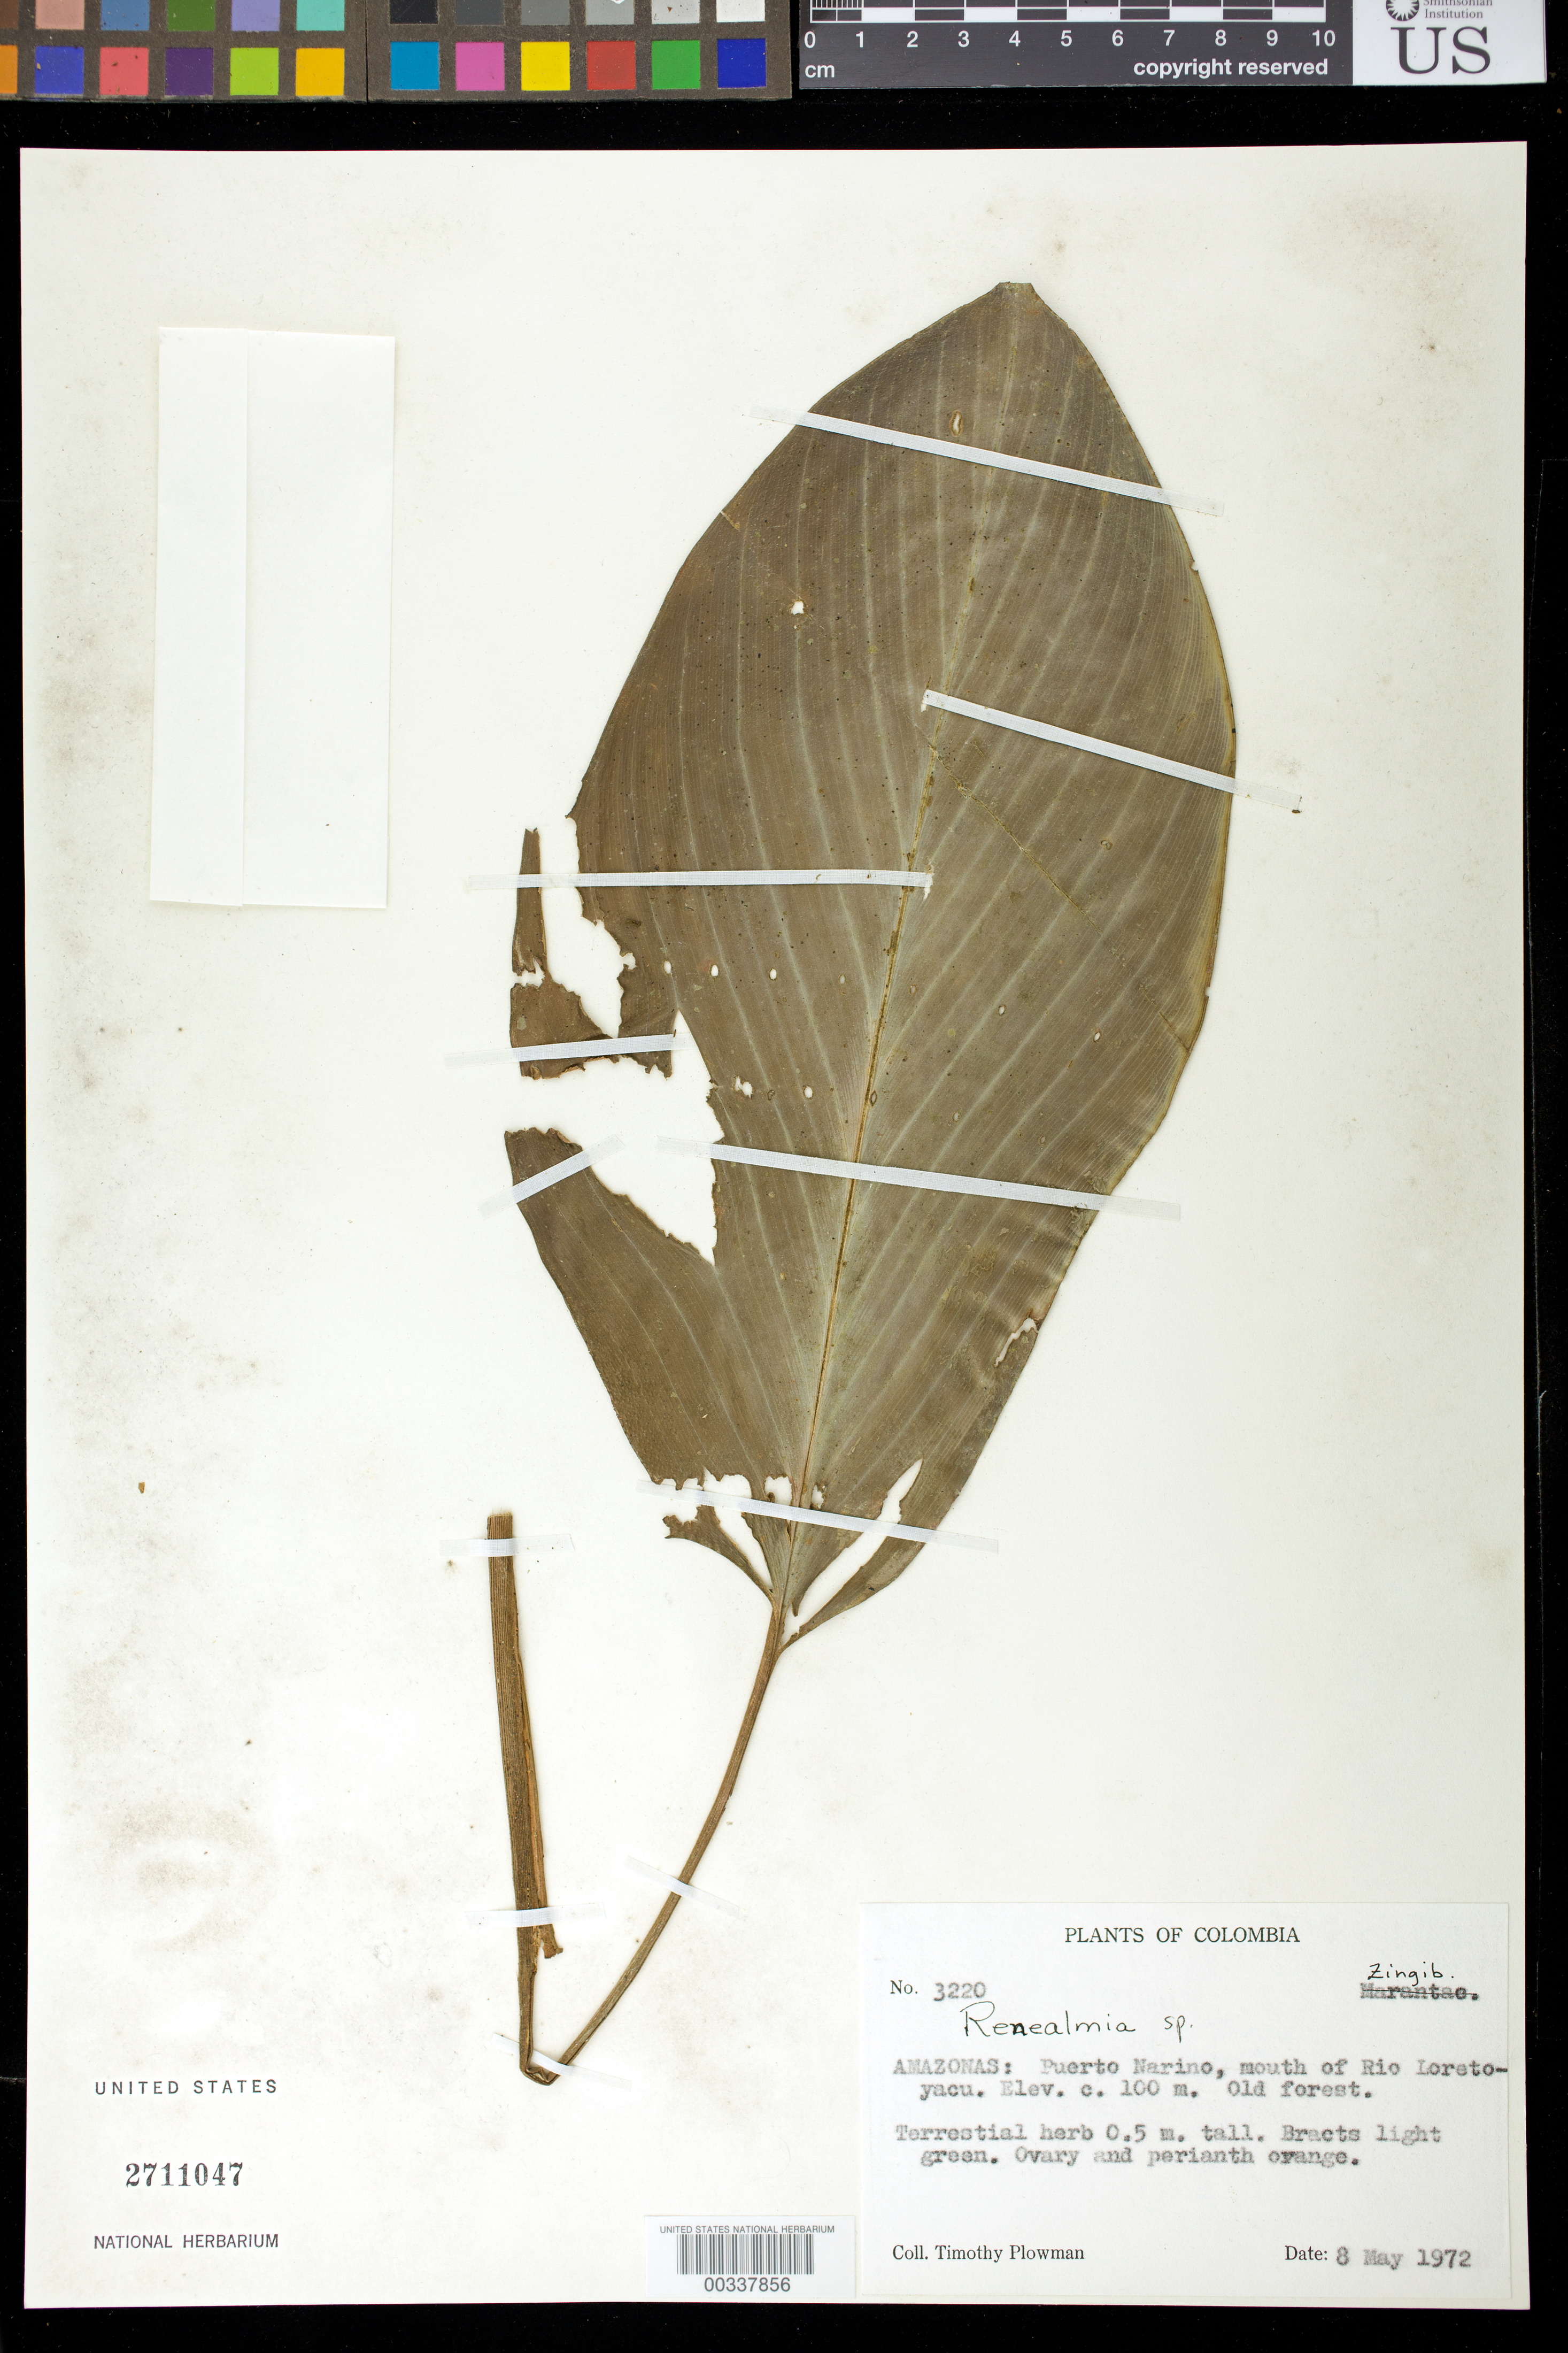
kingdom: Plantae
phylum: Tracheophyta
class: Liliopsida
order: Zingiberales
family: Zingiberaceae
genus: Renealmia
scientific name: Renealmia sp.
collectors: T. Plowman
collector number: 3220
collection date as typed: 08 May 1972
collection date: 1972-05-08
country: Colombia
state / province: Amazônas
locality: Puerto Narino , mouth of Rio Loreto-Yacu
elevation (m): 100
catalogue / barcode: US 2711047